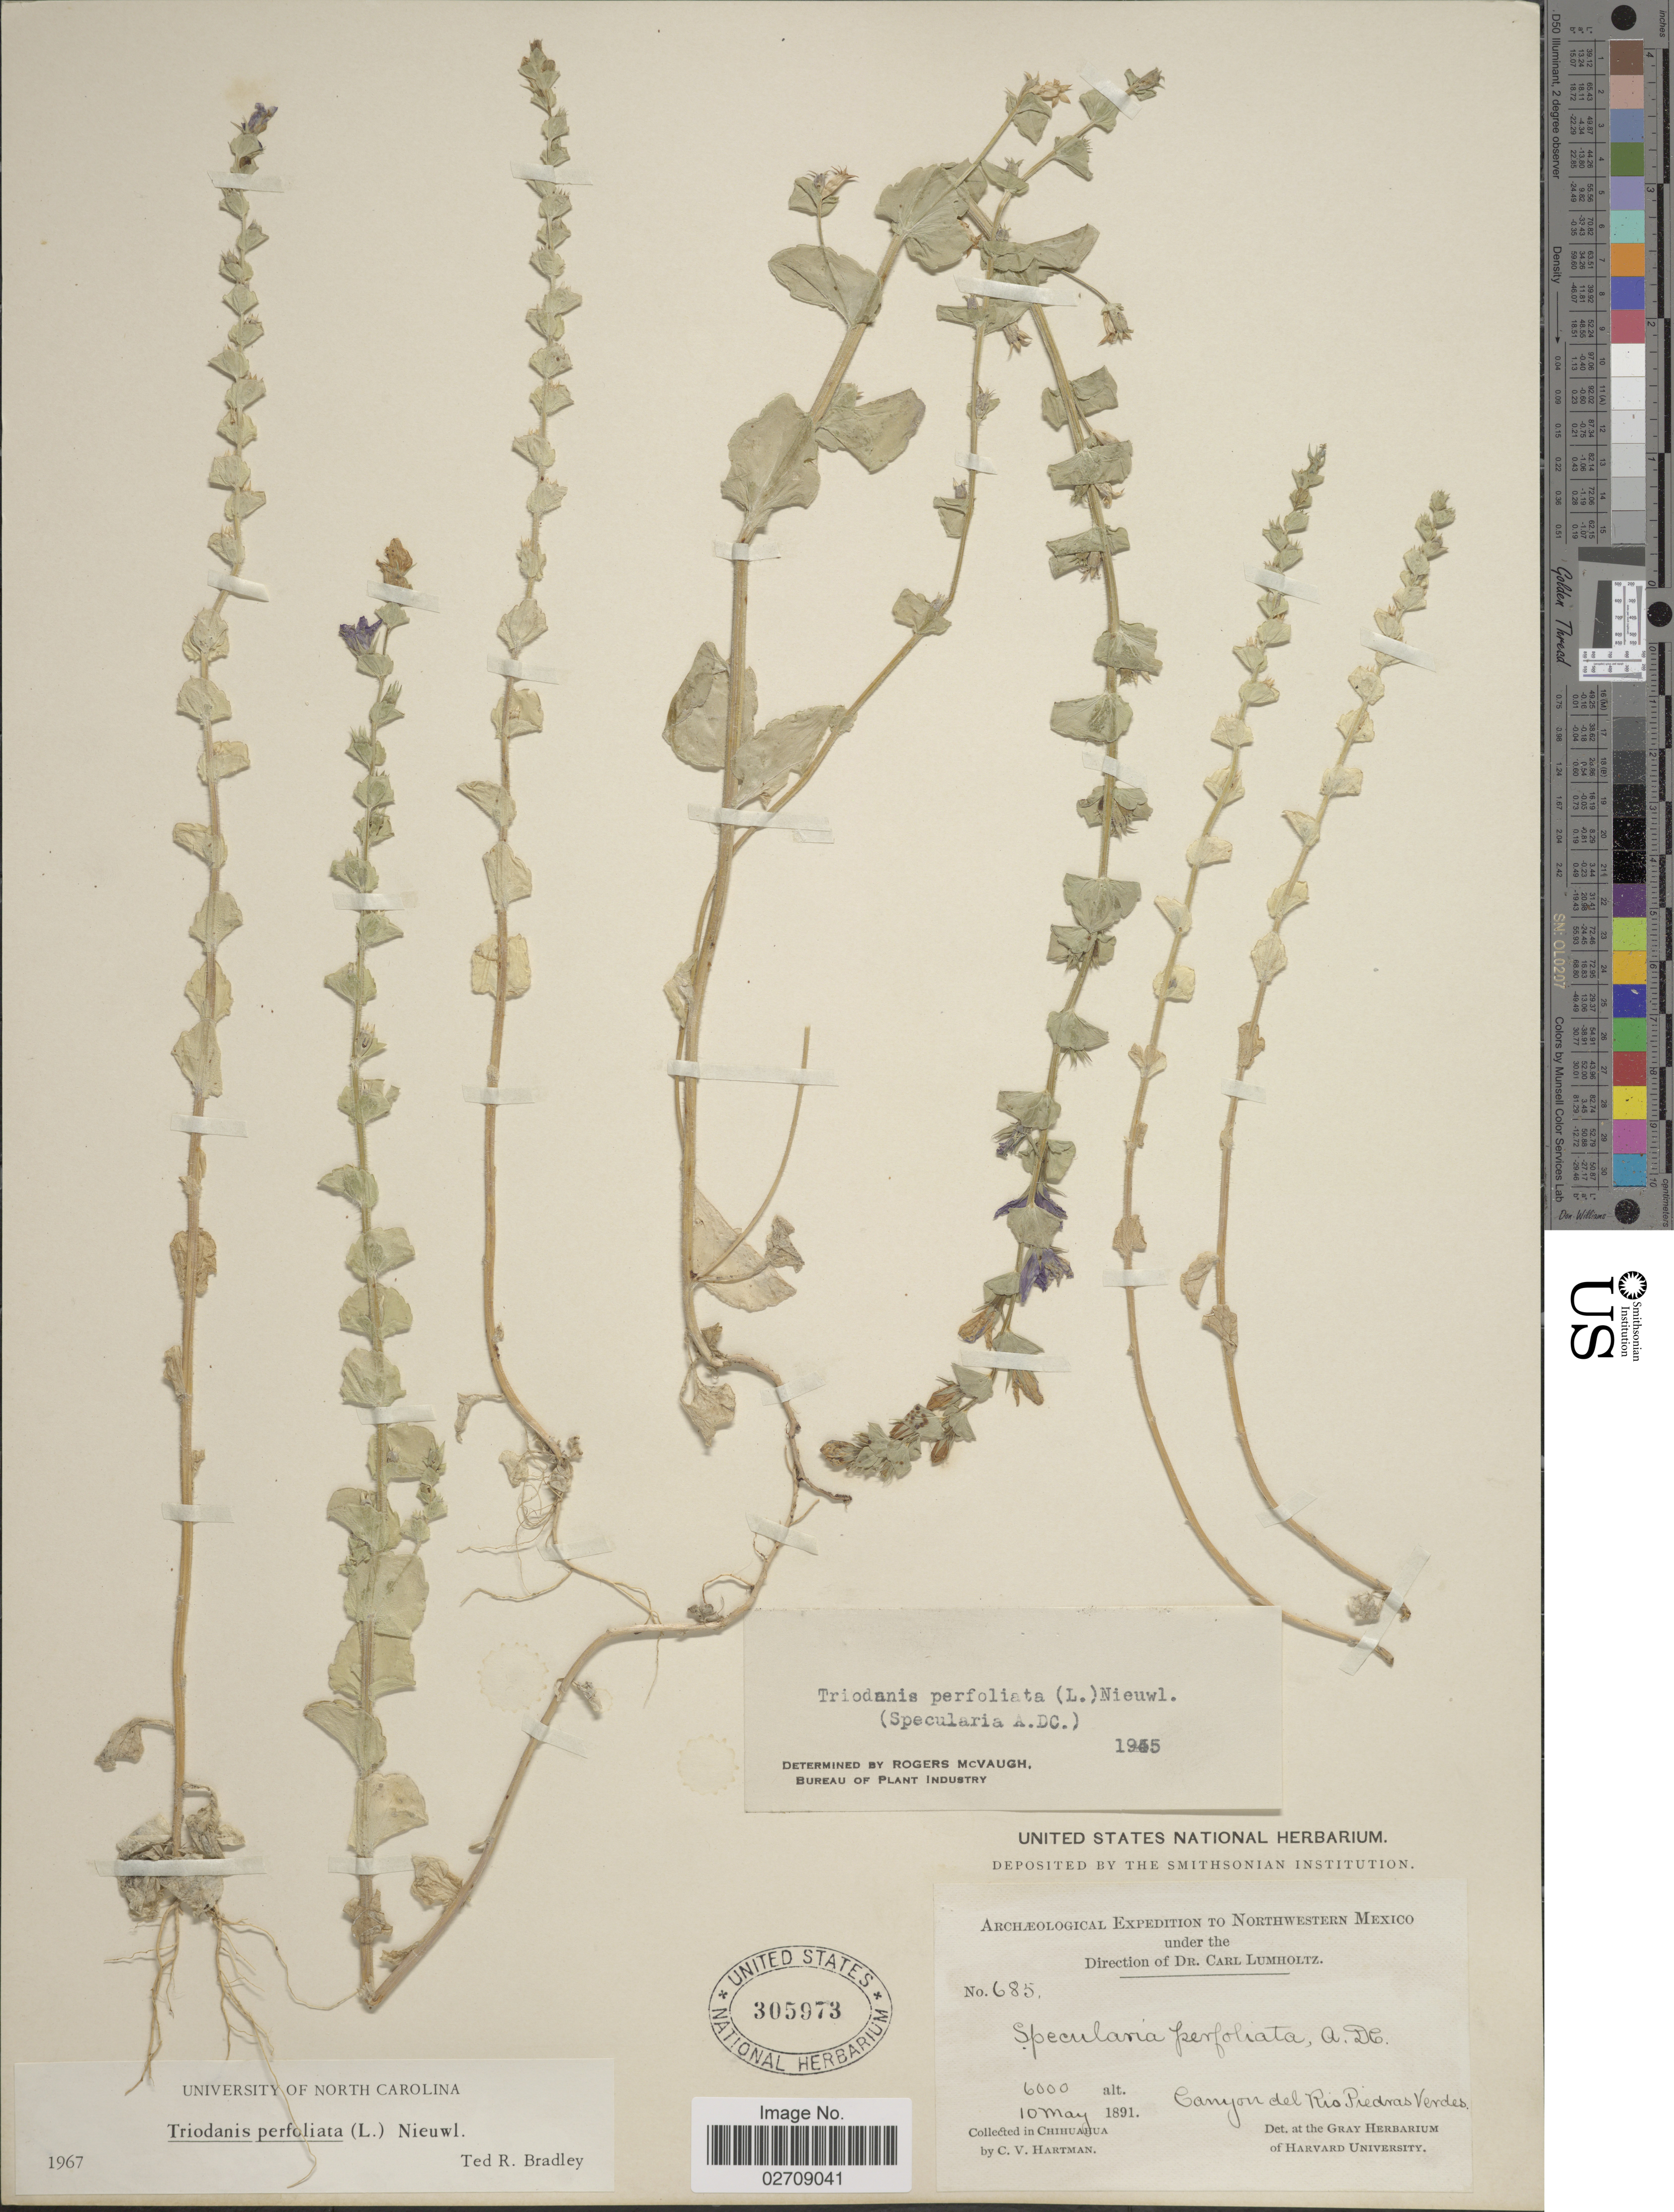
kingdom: Plantae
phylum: Tracheophyta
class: Magnoliopsida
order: Asterales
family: Campanulaceae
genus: Triodanis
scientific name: Triodanis perfoliata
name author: (L.) Nieuwl.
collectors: C. V. Hartman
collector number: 685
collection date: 1891-05-10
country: Mexico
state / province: Chihuahua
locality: Northwestern Mexico. Canyon del Rio Piedras Verdes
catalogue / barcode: US 305973